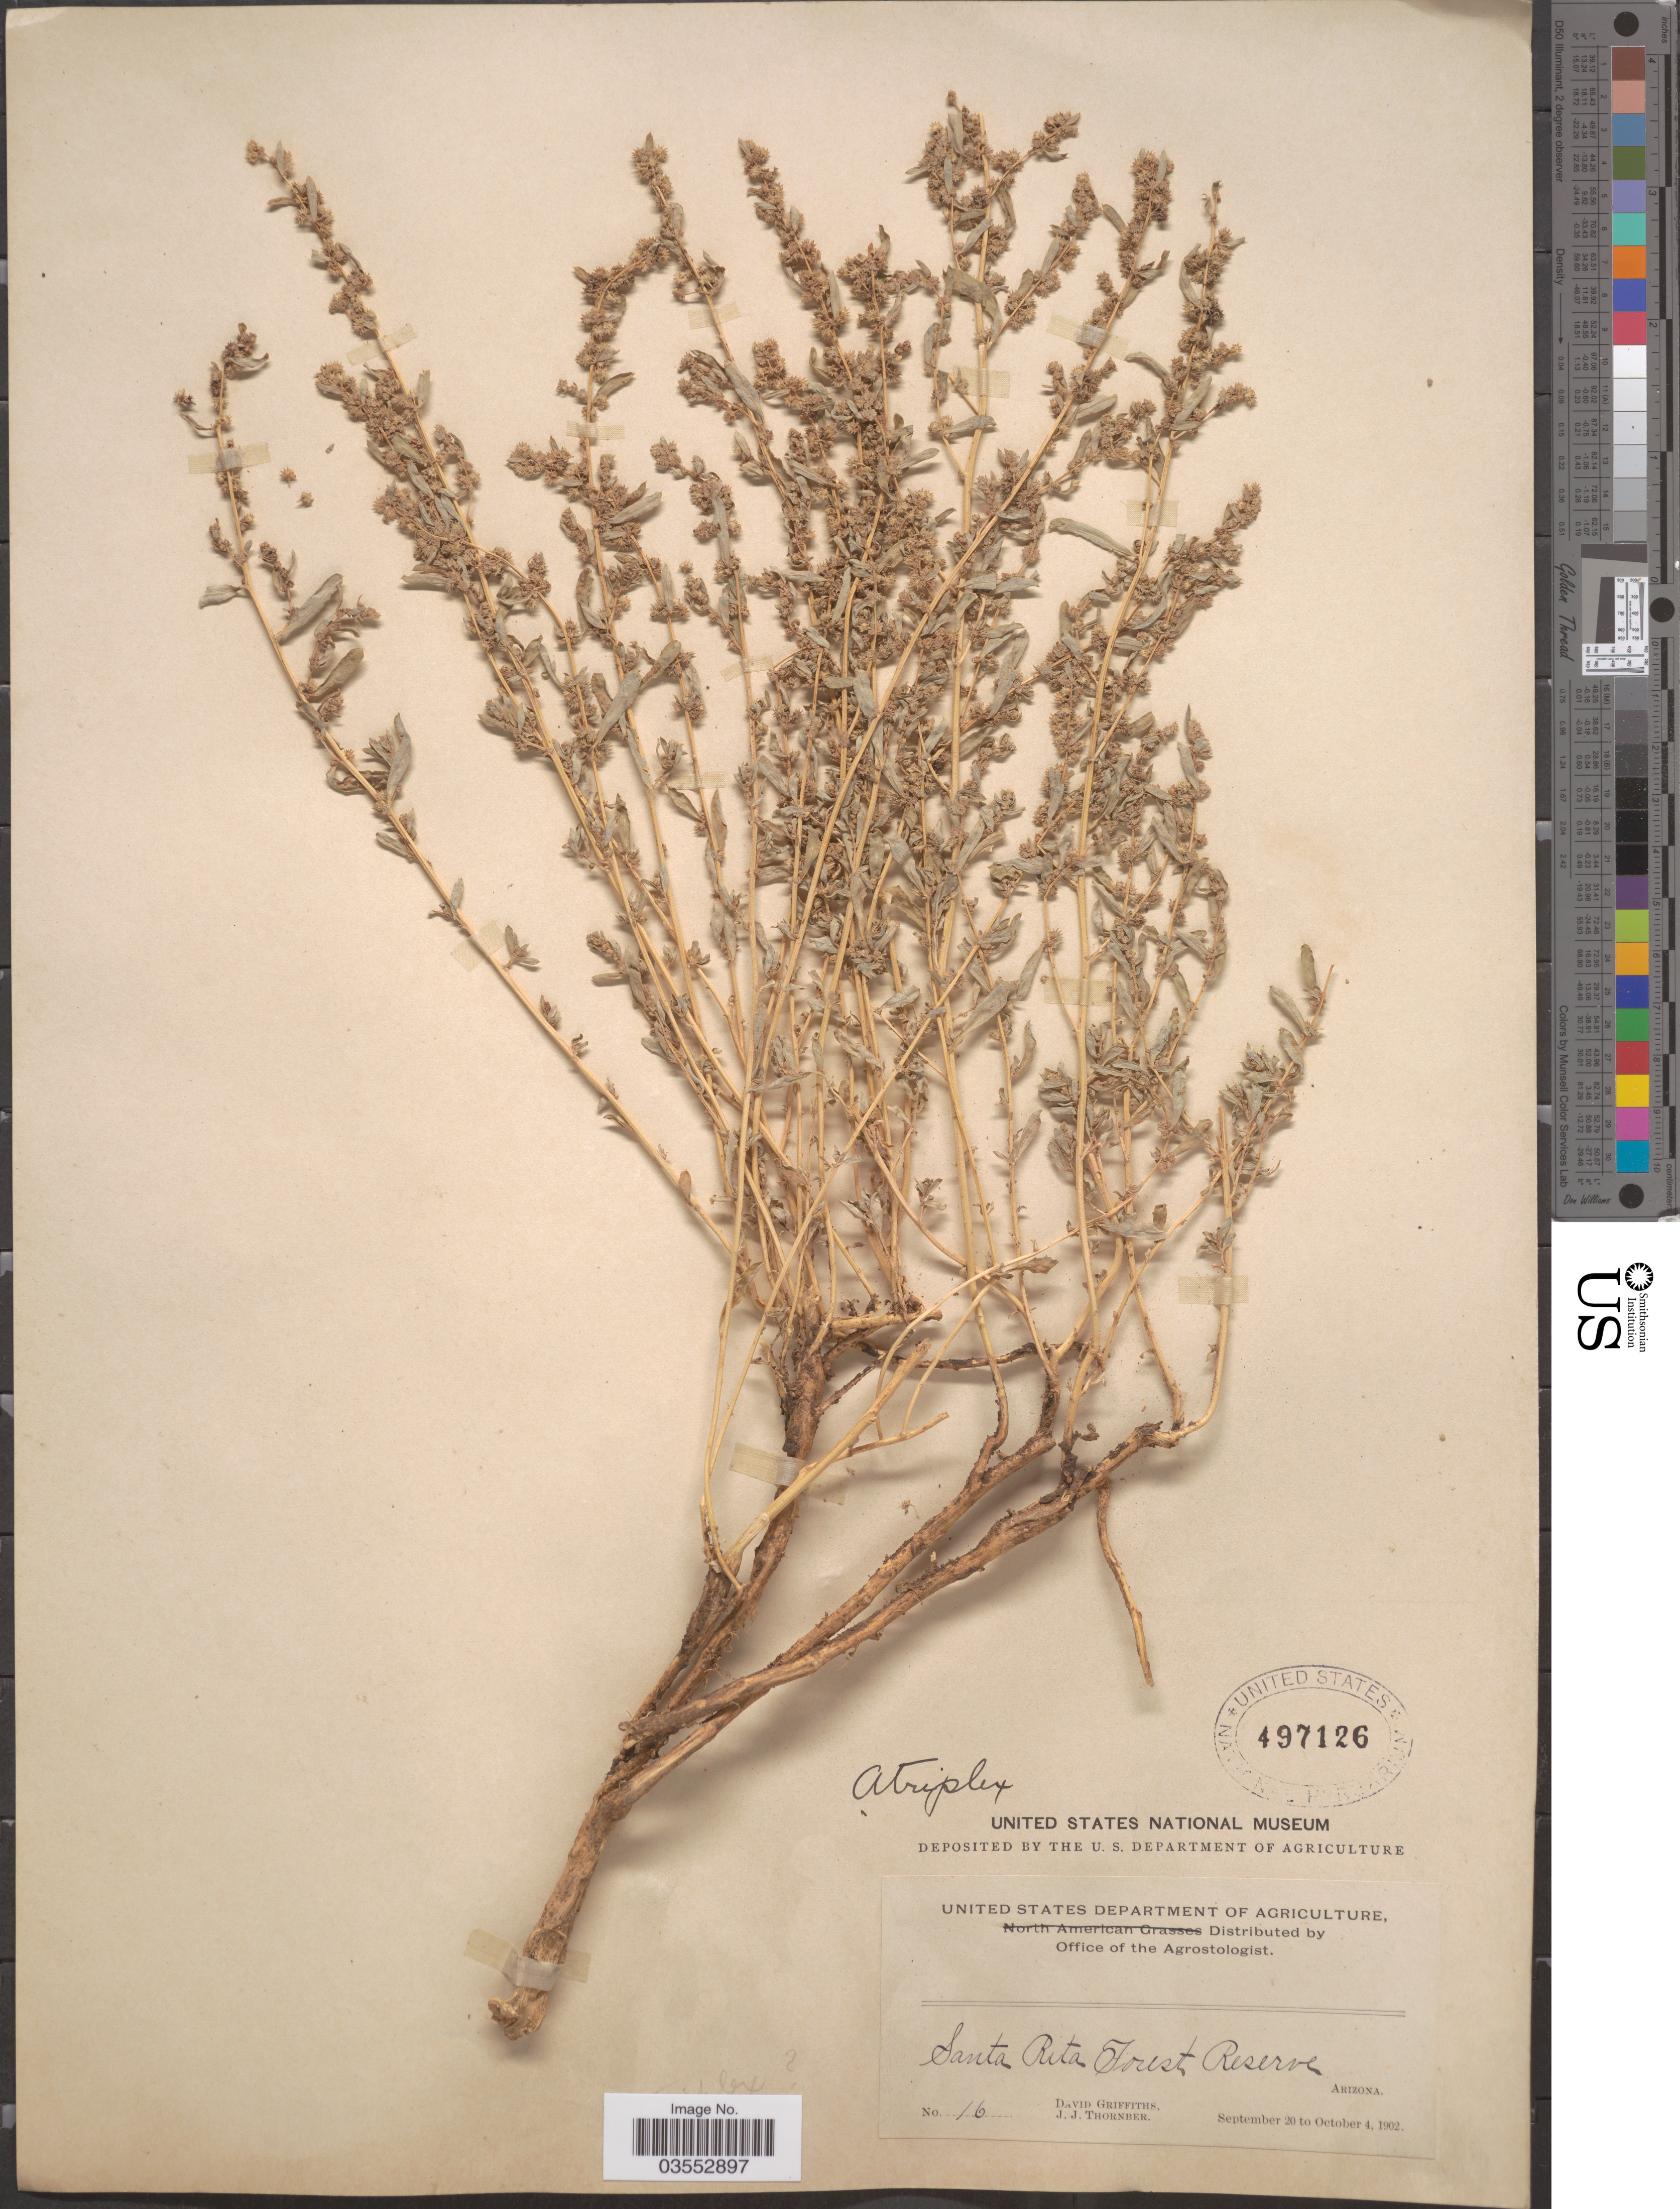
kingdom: Plantae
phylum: Tracheophyta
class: Magnoliopsida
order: Caryophyllales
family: Amaranthaceae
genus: Atriplex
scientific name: Atriplex thornberi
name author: (M.E. Jones) Standl.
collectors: D. Griffiths & J. Thornber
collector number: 16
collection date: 1902-09-20/1902-10-04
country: United States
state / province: Arizona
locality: Santa Rita Forest Reserve.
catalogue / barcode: US 497126